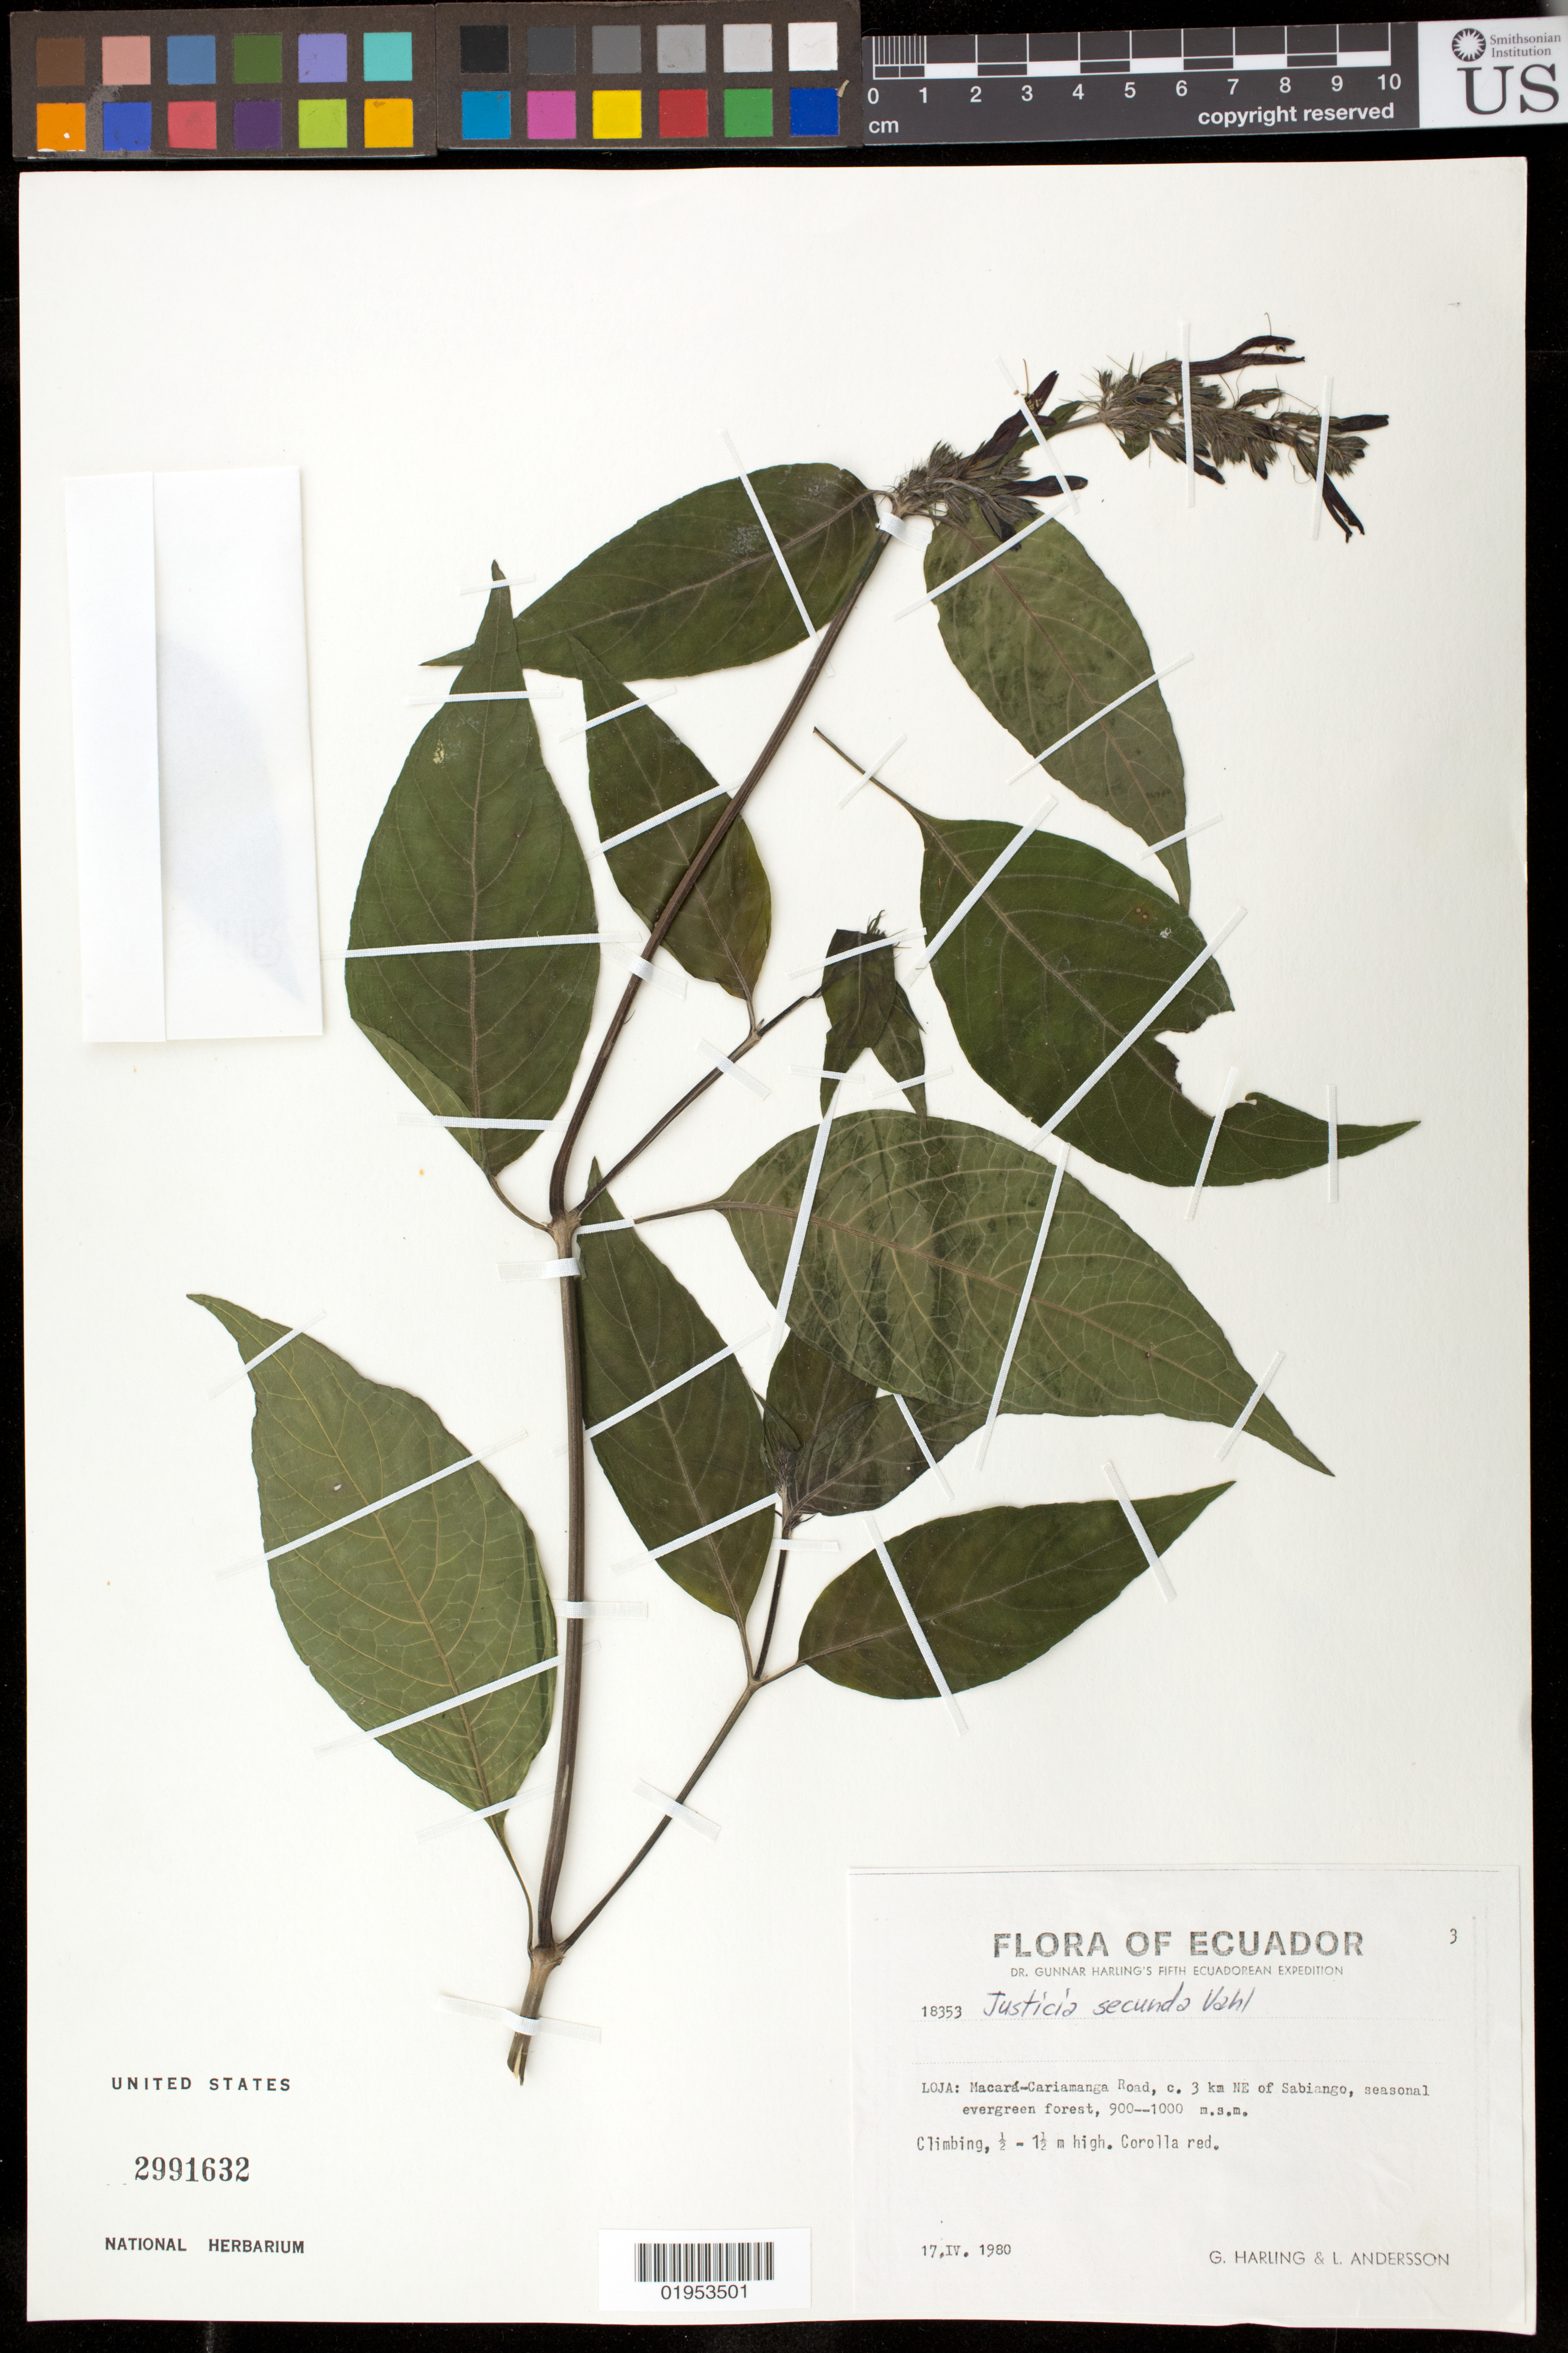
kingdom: Plantae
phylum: Tracheophyta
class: Magnoliopsida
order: Lamiales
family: Acanthaceae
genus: Justicia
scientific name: Justicia secunda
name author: Vahl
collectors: G. Harling & L. Andersson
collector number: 18353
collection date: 1980-04-17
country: Ecuador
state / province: Loja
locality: Macará-Cariamanga Road, c. 3 km NE of Sabiango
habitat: Seasonal evergreen forest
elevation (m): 900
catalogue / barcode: US 2991632